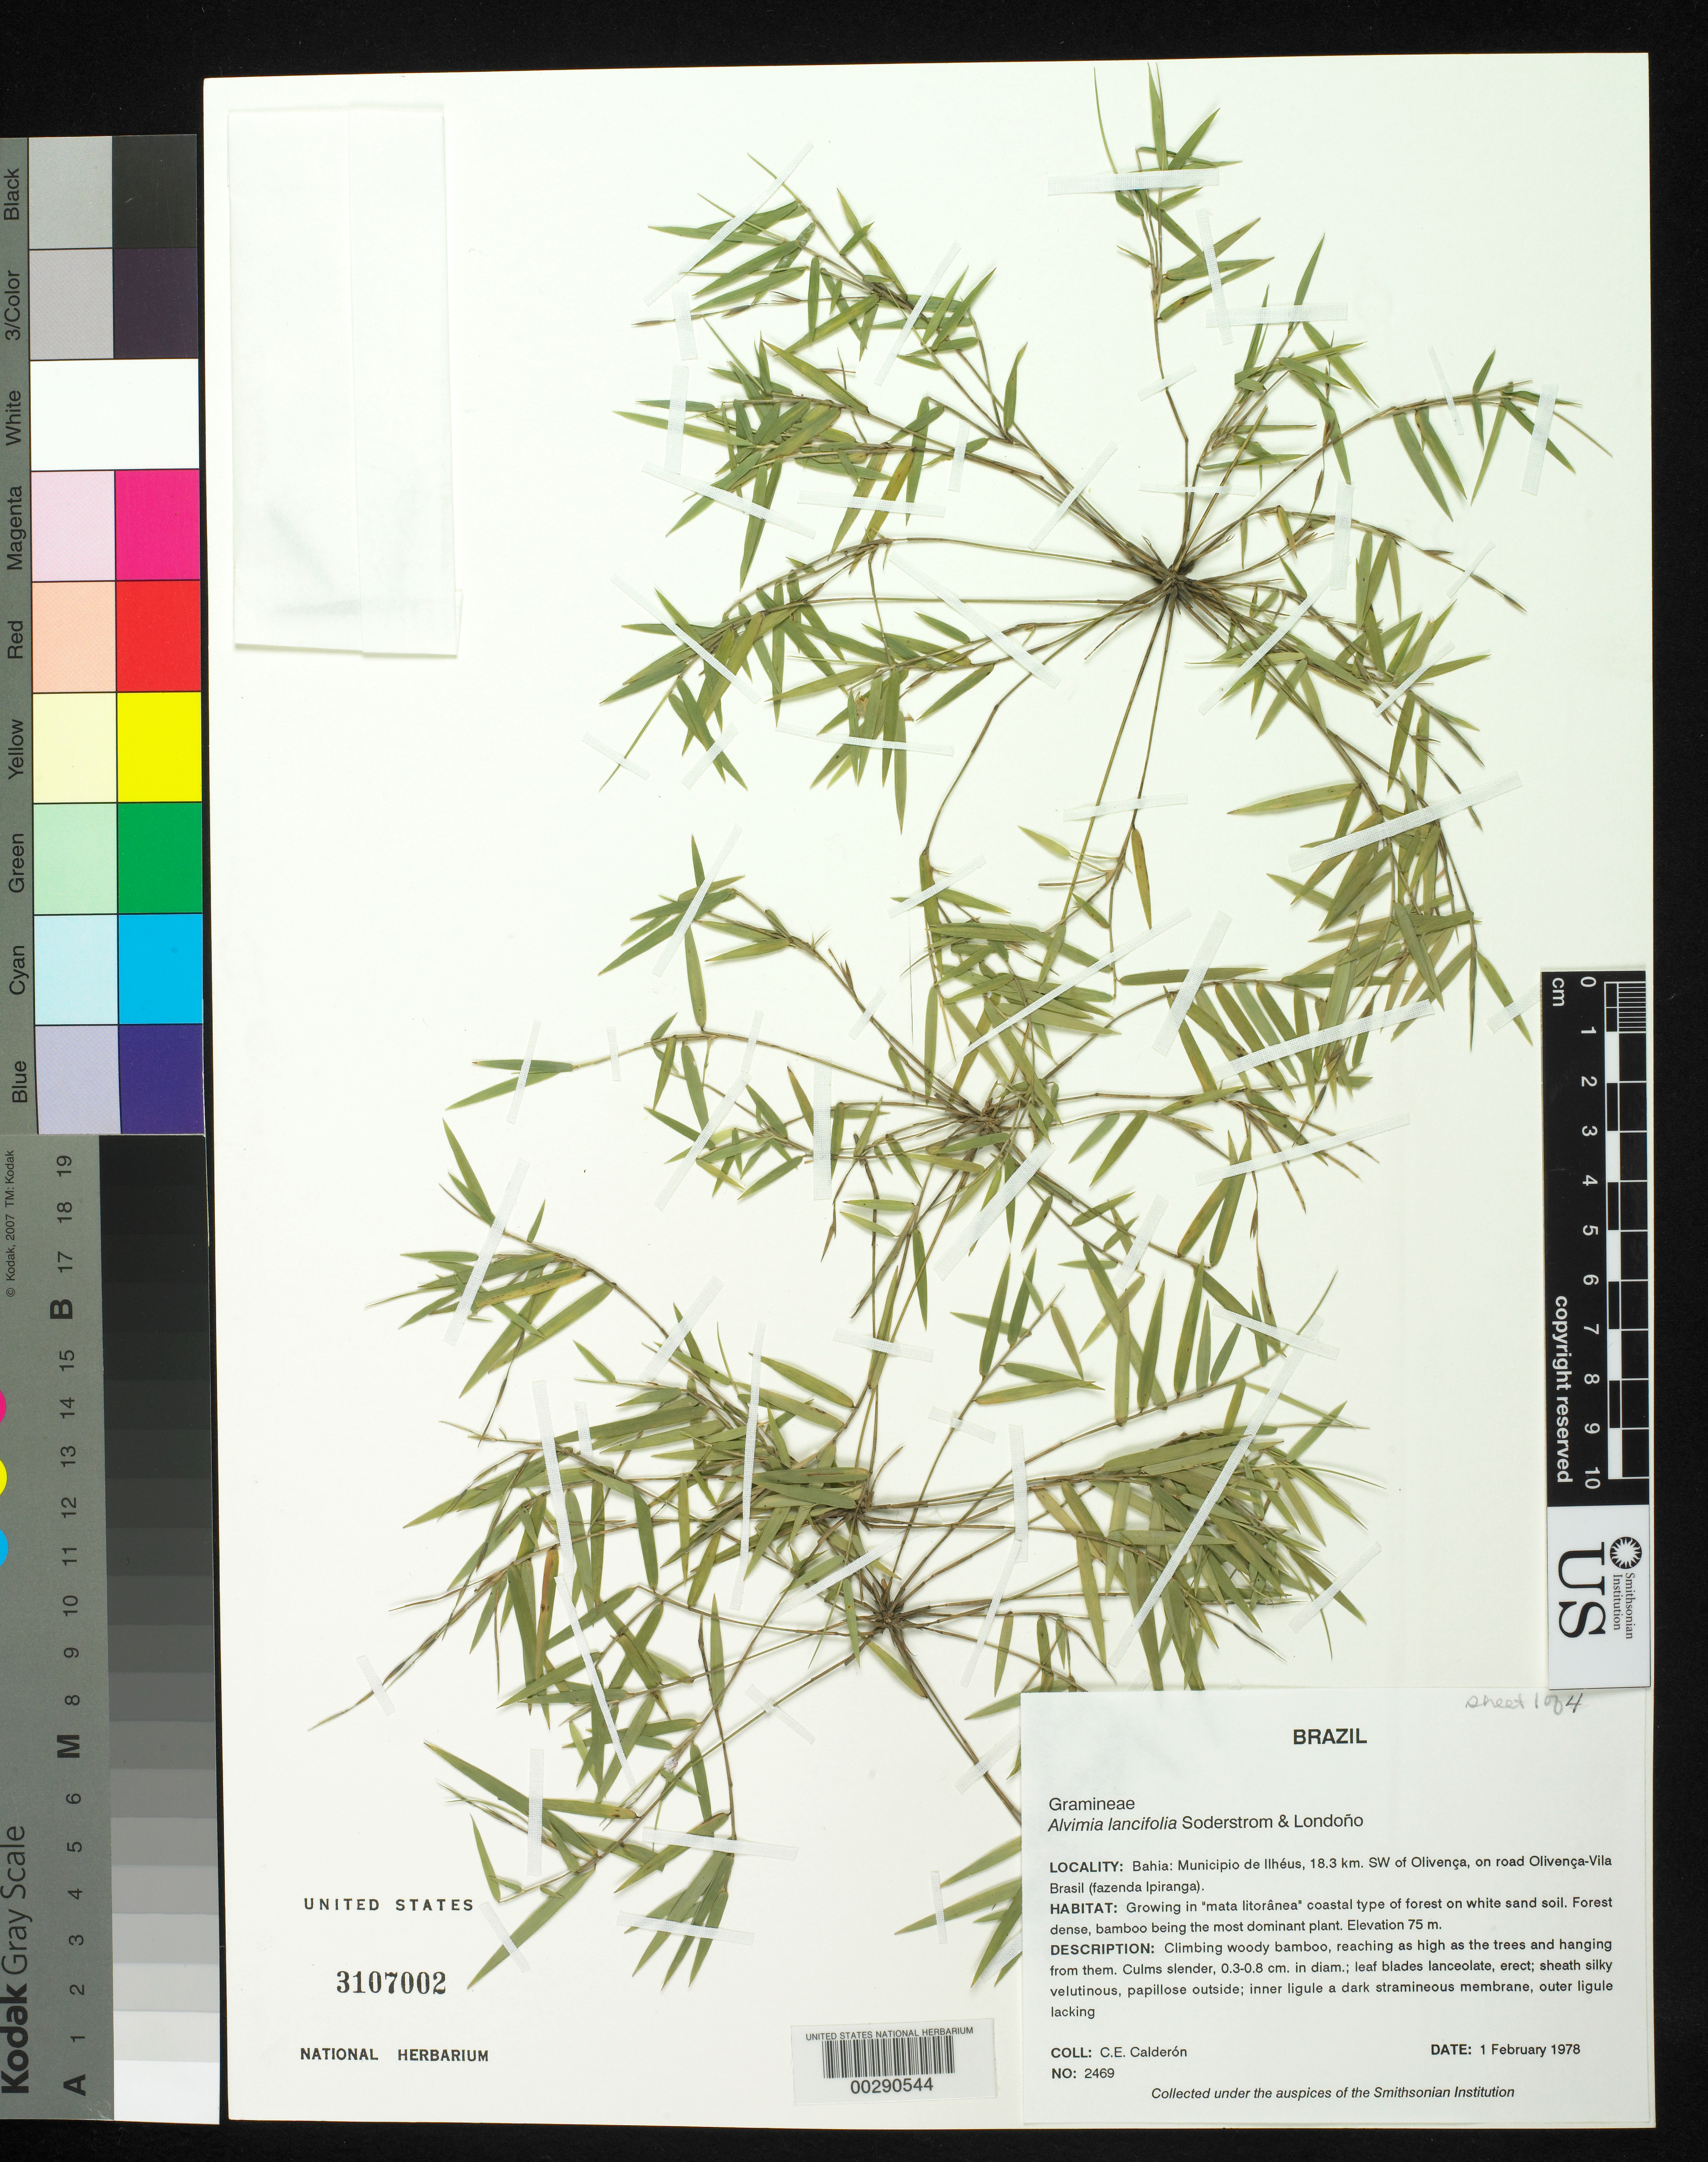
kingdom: Plantae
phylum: Tracheophyta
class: Liliopsida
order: Poales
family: Poaceae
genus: Alvimia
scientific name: Alvimia lancifolia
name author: Soderstr. & Londoño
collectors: C. E. Calderón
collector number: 2469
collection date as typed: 01 Feb 1978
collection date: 1978-02-01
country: Brazil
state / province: Bahia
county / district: Ilhéus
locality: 18.3 km sw of olivenca on road olivenca-vila brasil (fazenda ipiranga)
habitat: "mata litoranea" coastal type of forest on white sand soil; forest dense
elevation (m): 75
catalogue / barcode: US 3107002